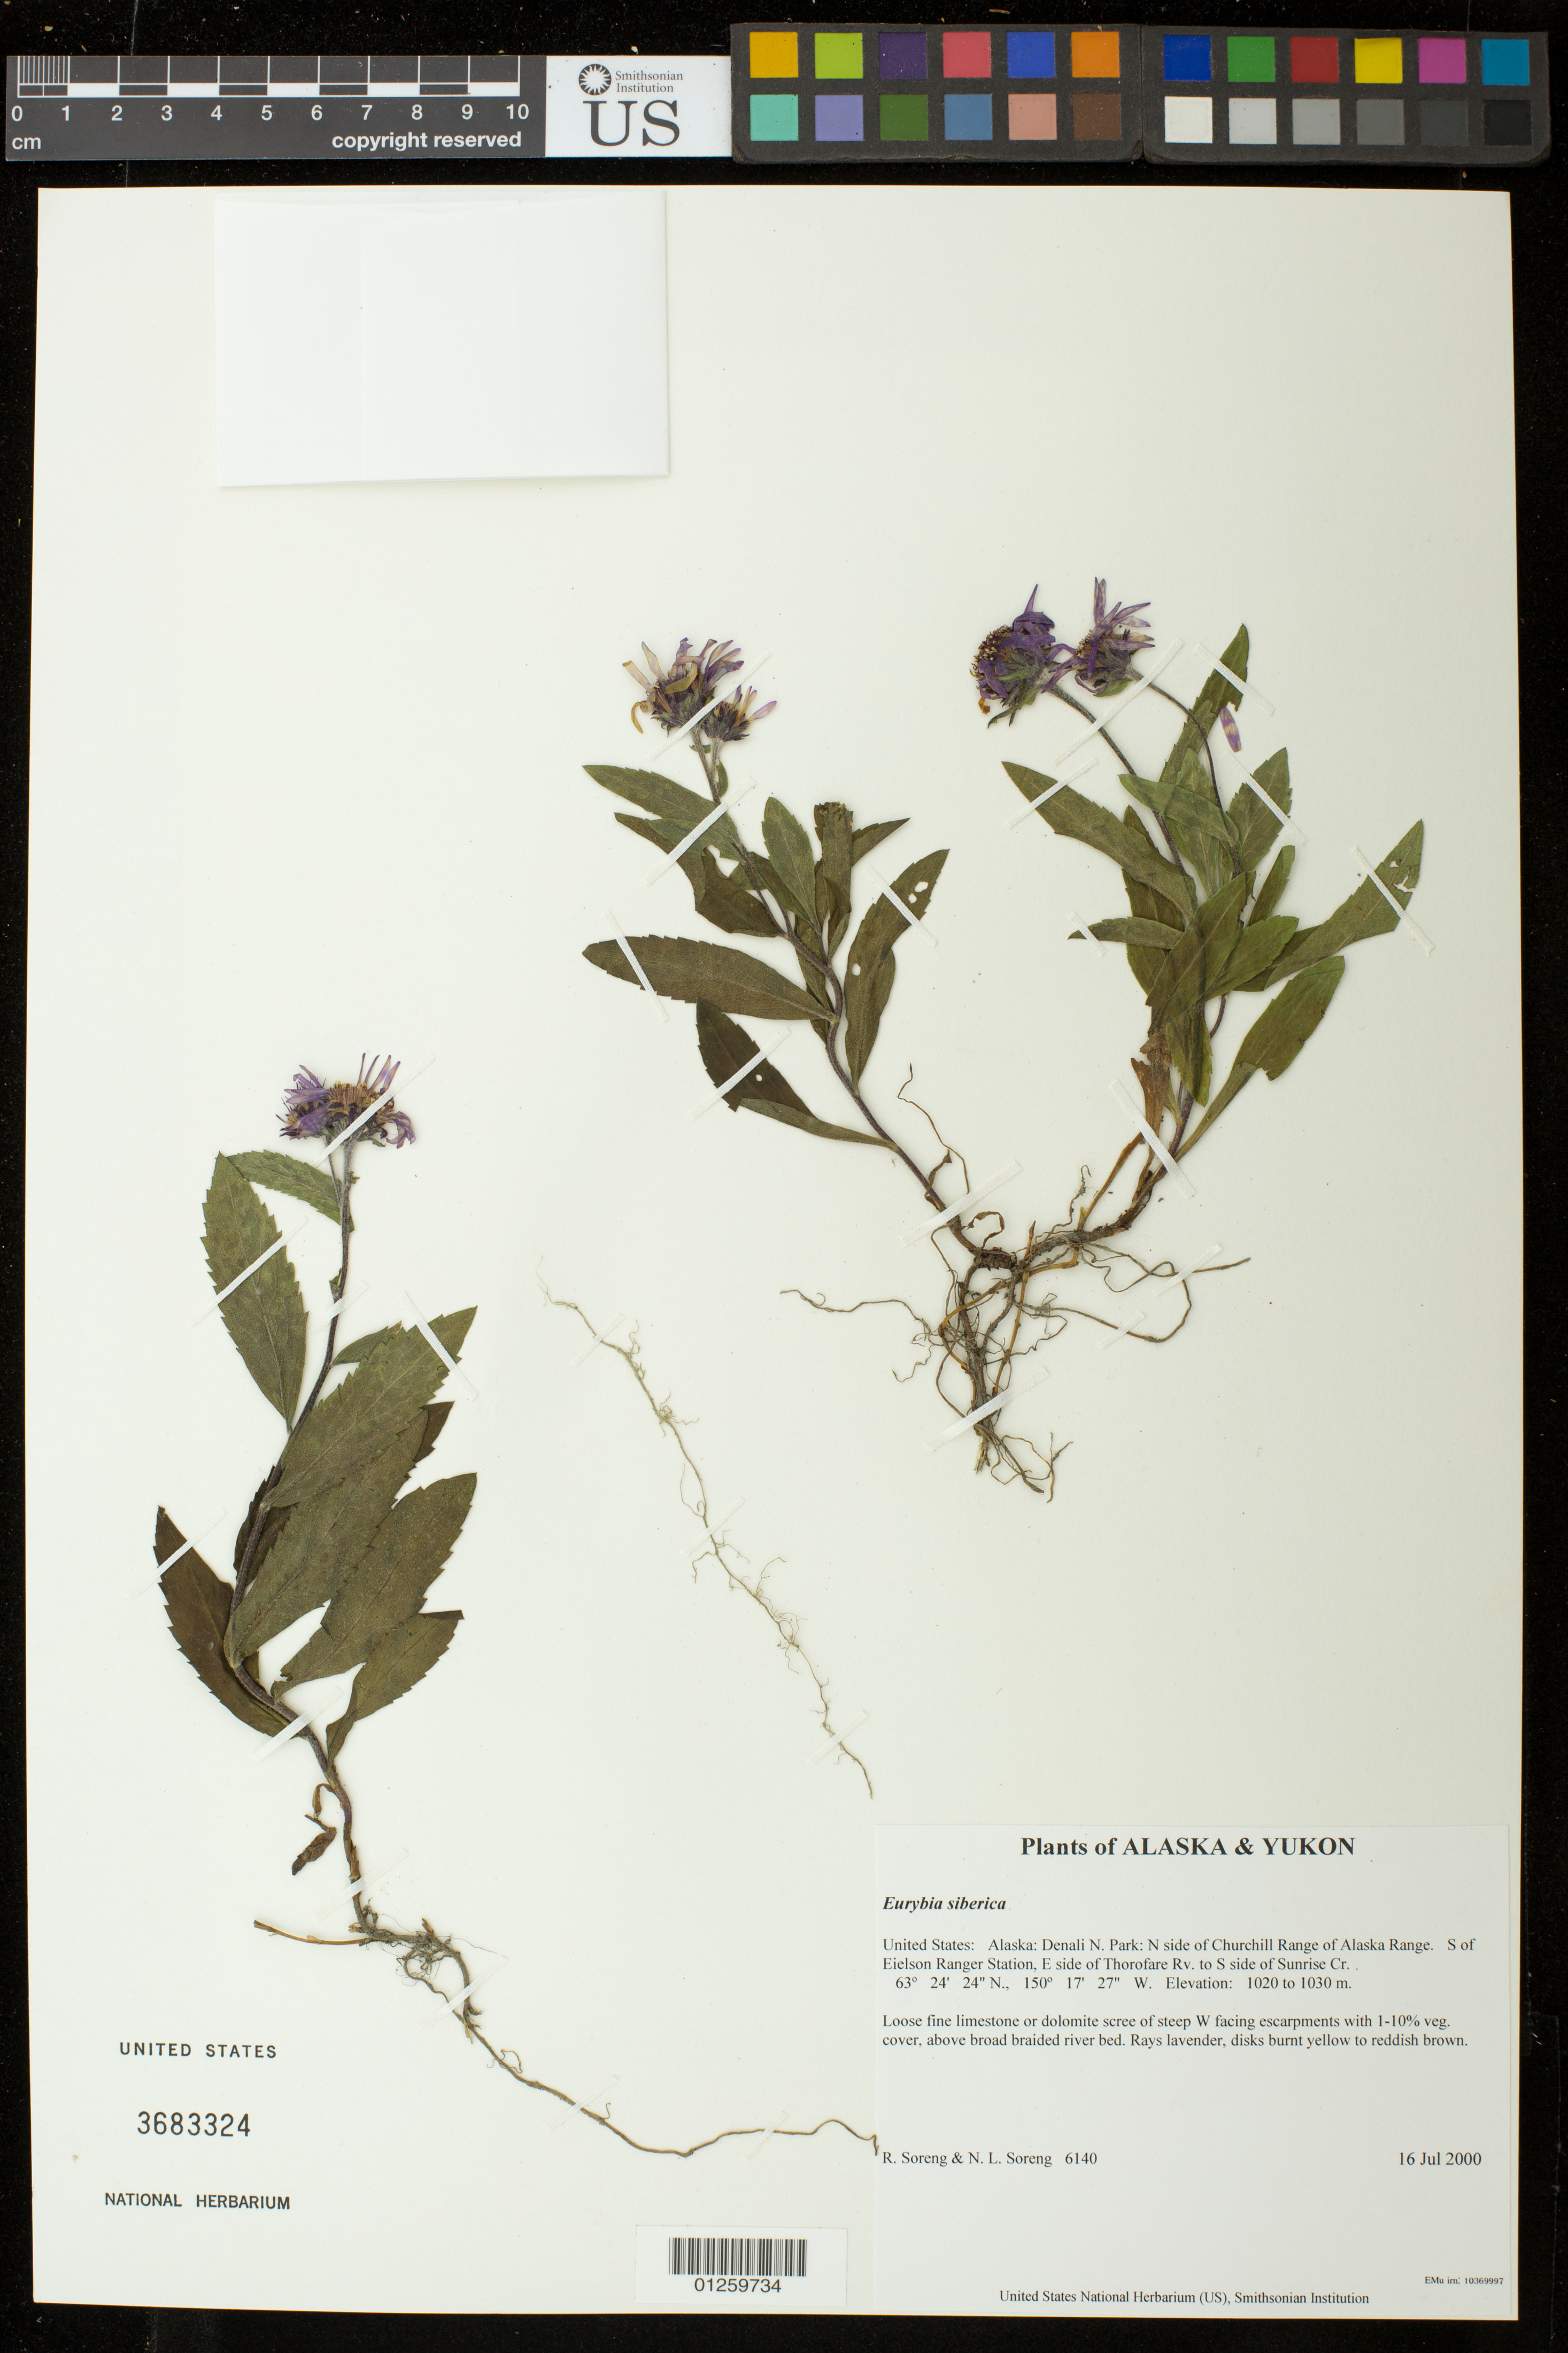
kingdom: Plantae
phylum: Tracheophyta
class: Magnoliopsida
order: Asterales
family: Asteraceae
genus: Eurybia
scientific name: Eurybia sibirica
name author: (L.) G.L. Nesom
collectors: R. J. Soreng & N. L. Soreng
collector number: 6140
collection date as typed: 16 Jul 2000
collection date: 2000-07-16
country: United States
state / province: Alaska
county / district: Denali N. Park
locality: N side of Churchill Range of Alaska Range. S of Eielson Ranger Station, E side of Thorofare Rv. to S side of Sunrise Cr.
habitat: Loose fine limestone or dolomite scree of steep W facing escarpments with 1-10% veg. cover, above broad braided river bed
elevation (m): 1020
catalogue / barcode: US 3683324